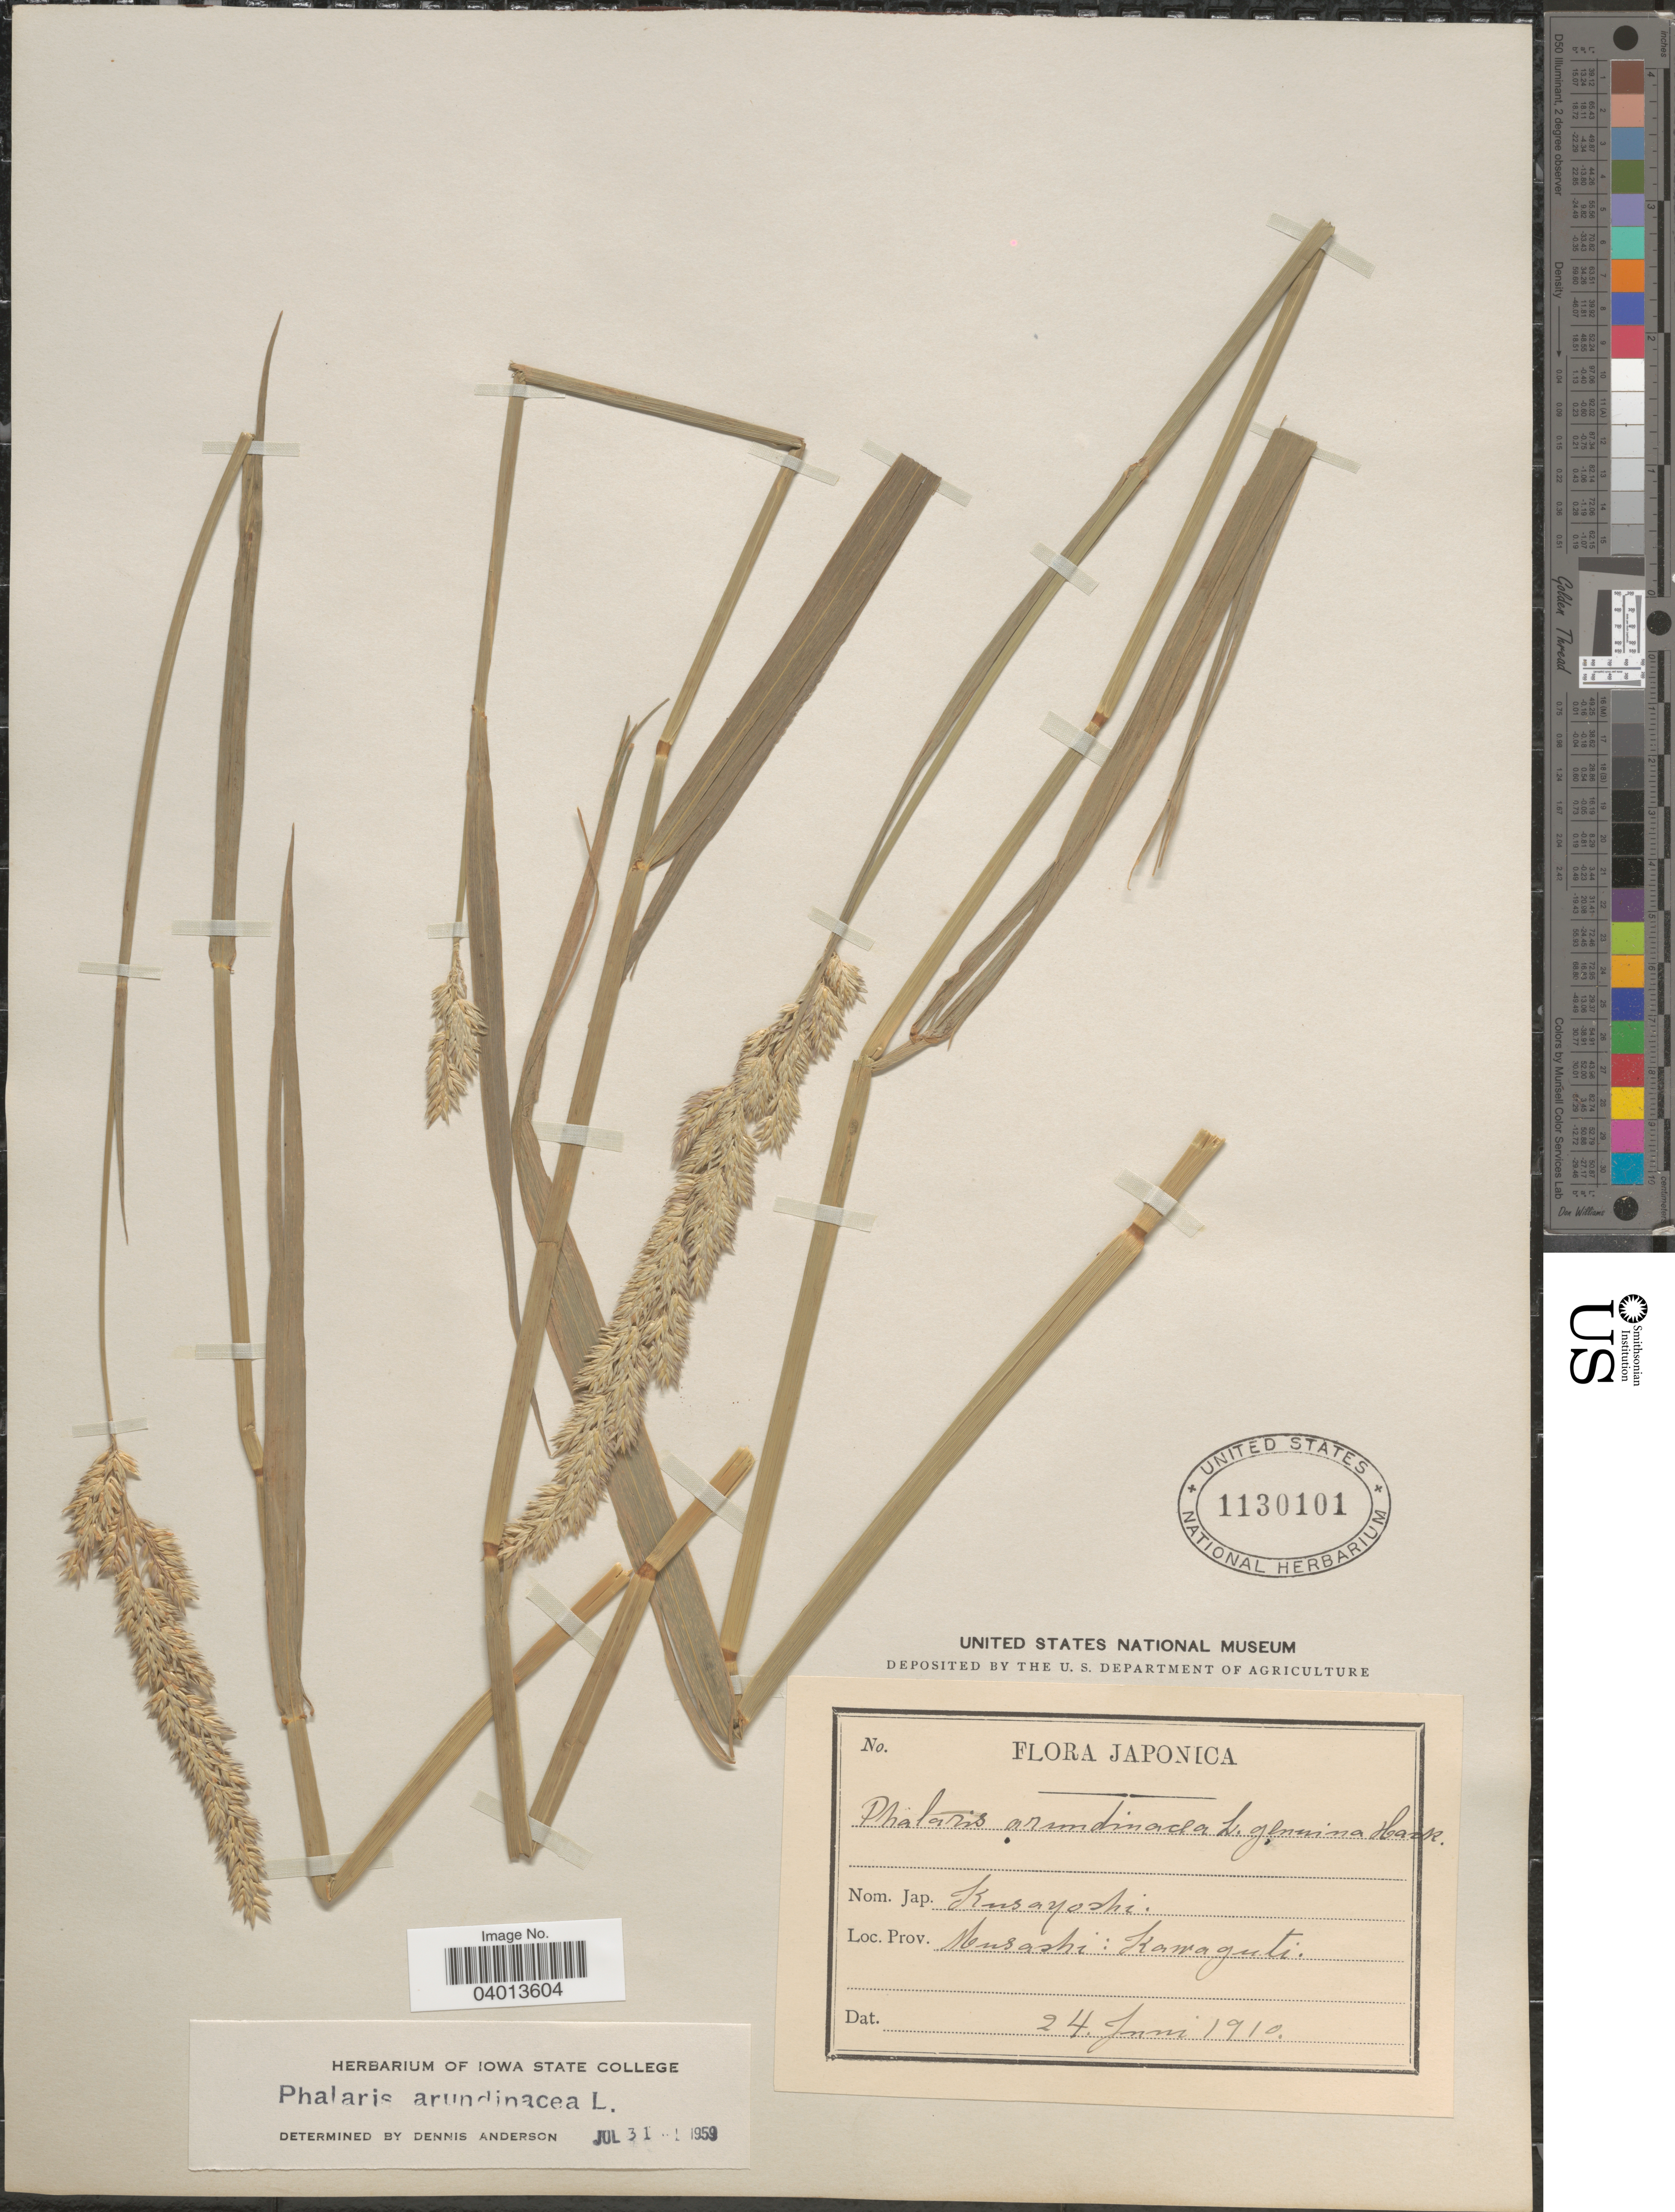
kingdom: Plantae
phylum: Tracheophyta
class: Liliopsida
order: Poales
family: Poaceae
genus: Phalaris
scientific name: Phalaris arundinacea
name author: L.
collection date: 1910-06-24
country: Japan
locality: Prov. Musashi: Kamaguti.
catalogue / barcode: US 1130101